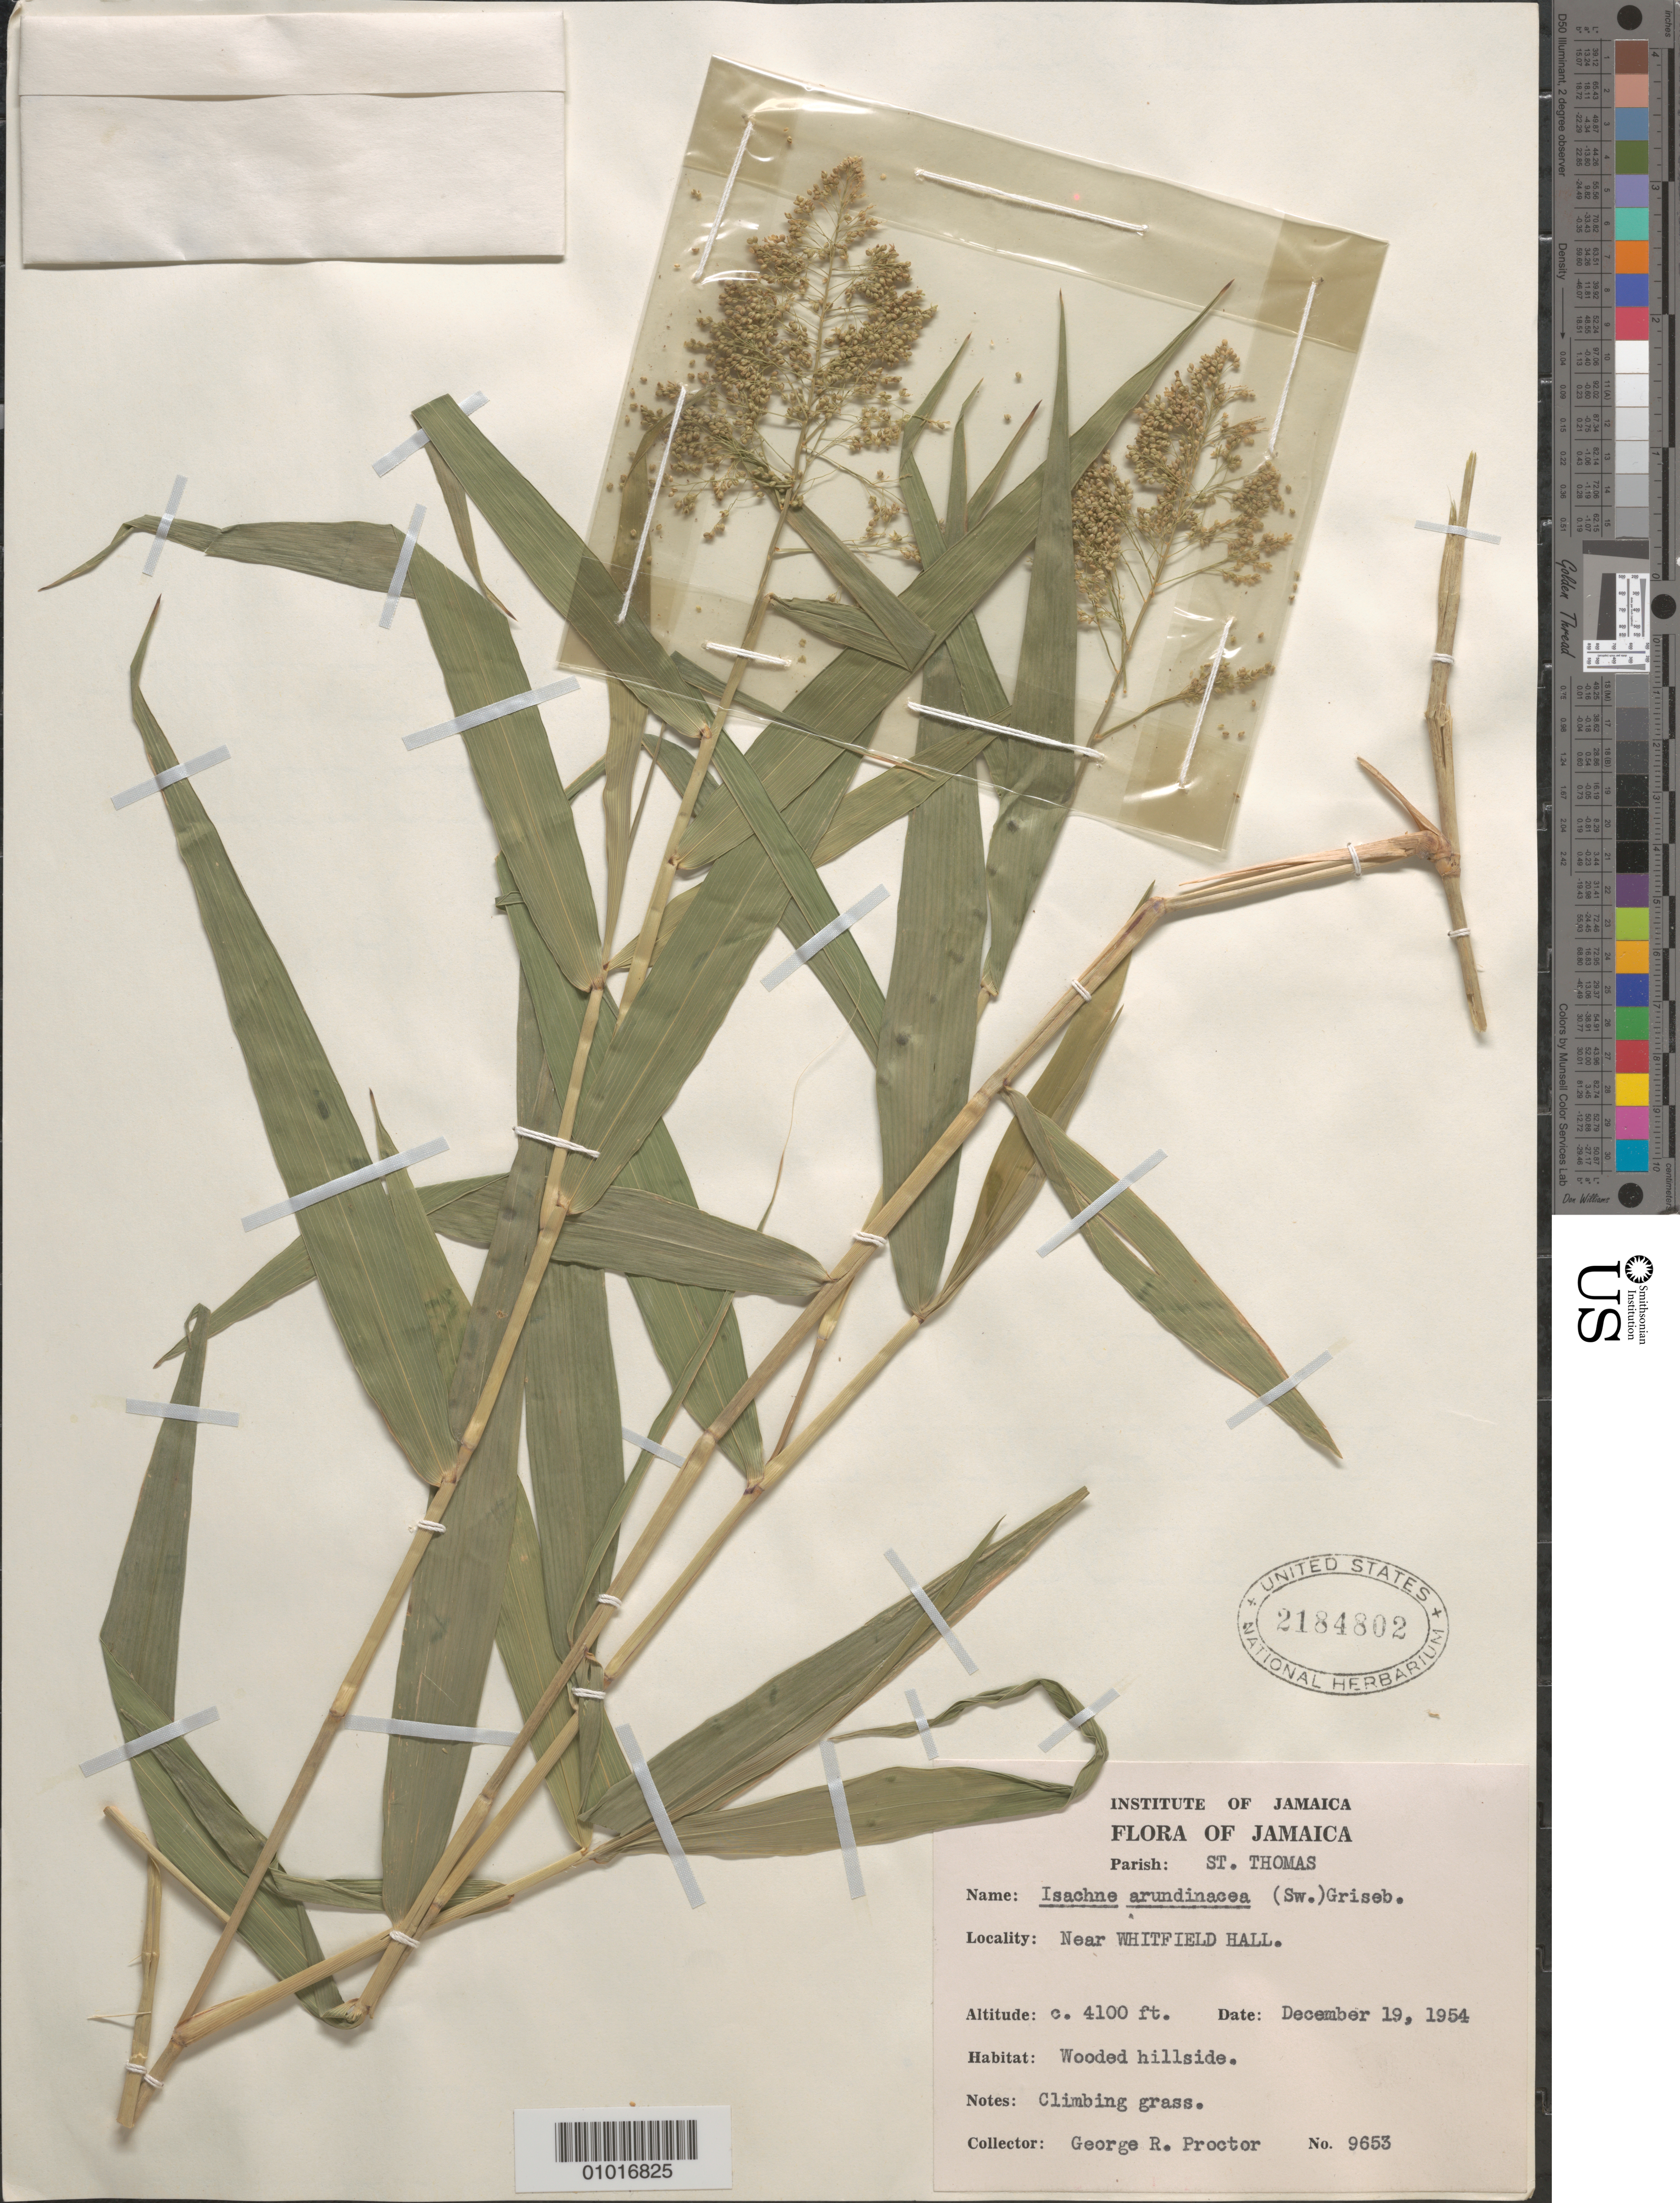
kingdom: Plantae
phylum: Tracheophyta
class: Liliopsida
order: Poales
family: Poaceae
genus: Isachne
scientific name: Isachne arundinacea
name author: (Sw.) Griseb.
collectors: G. R. Proctor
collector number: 9653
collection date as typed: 19 Dec 1954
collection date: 1954-12-19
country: Jamaica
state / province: Saint Thomas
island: Jamaica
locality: Near Whitfield Hall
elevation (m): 1250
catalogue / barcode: US 2184802